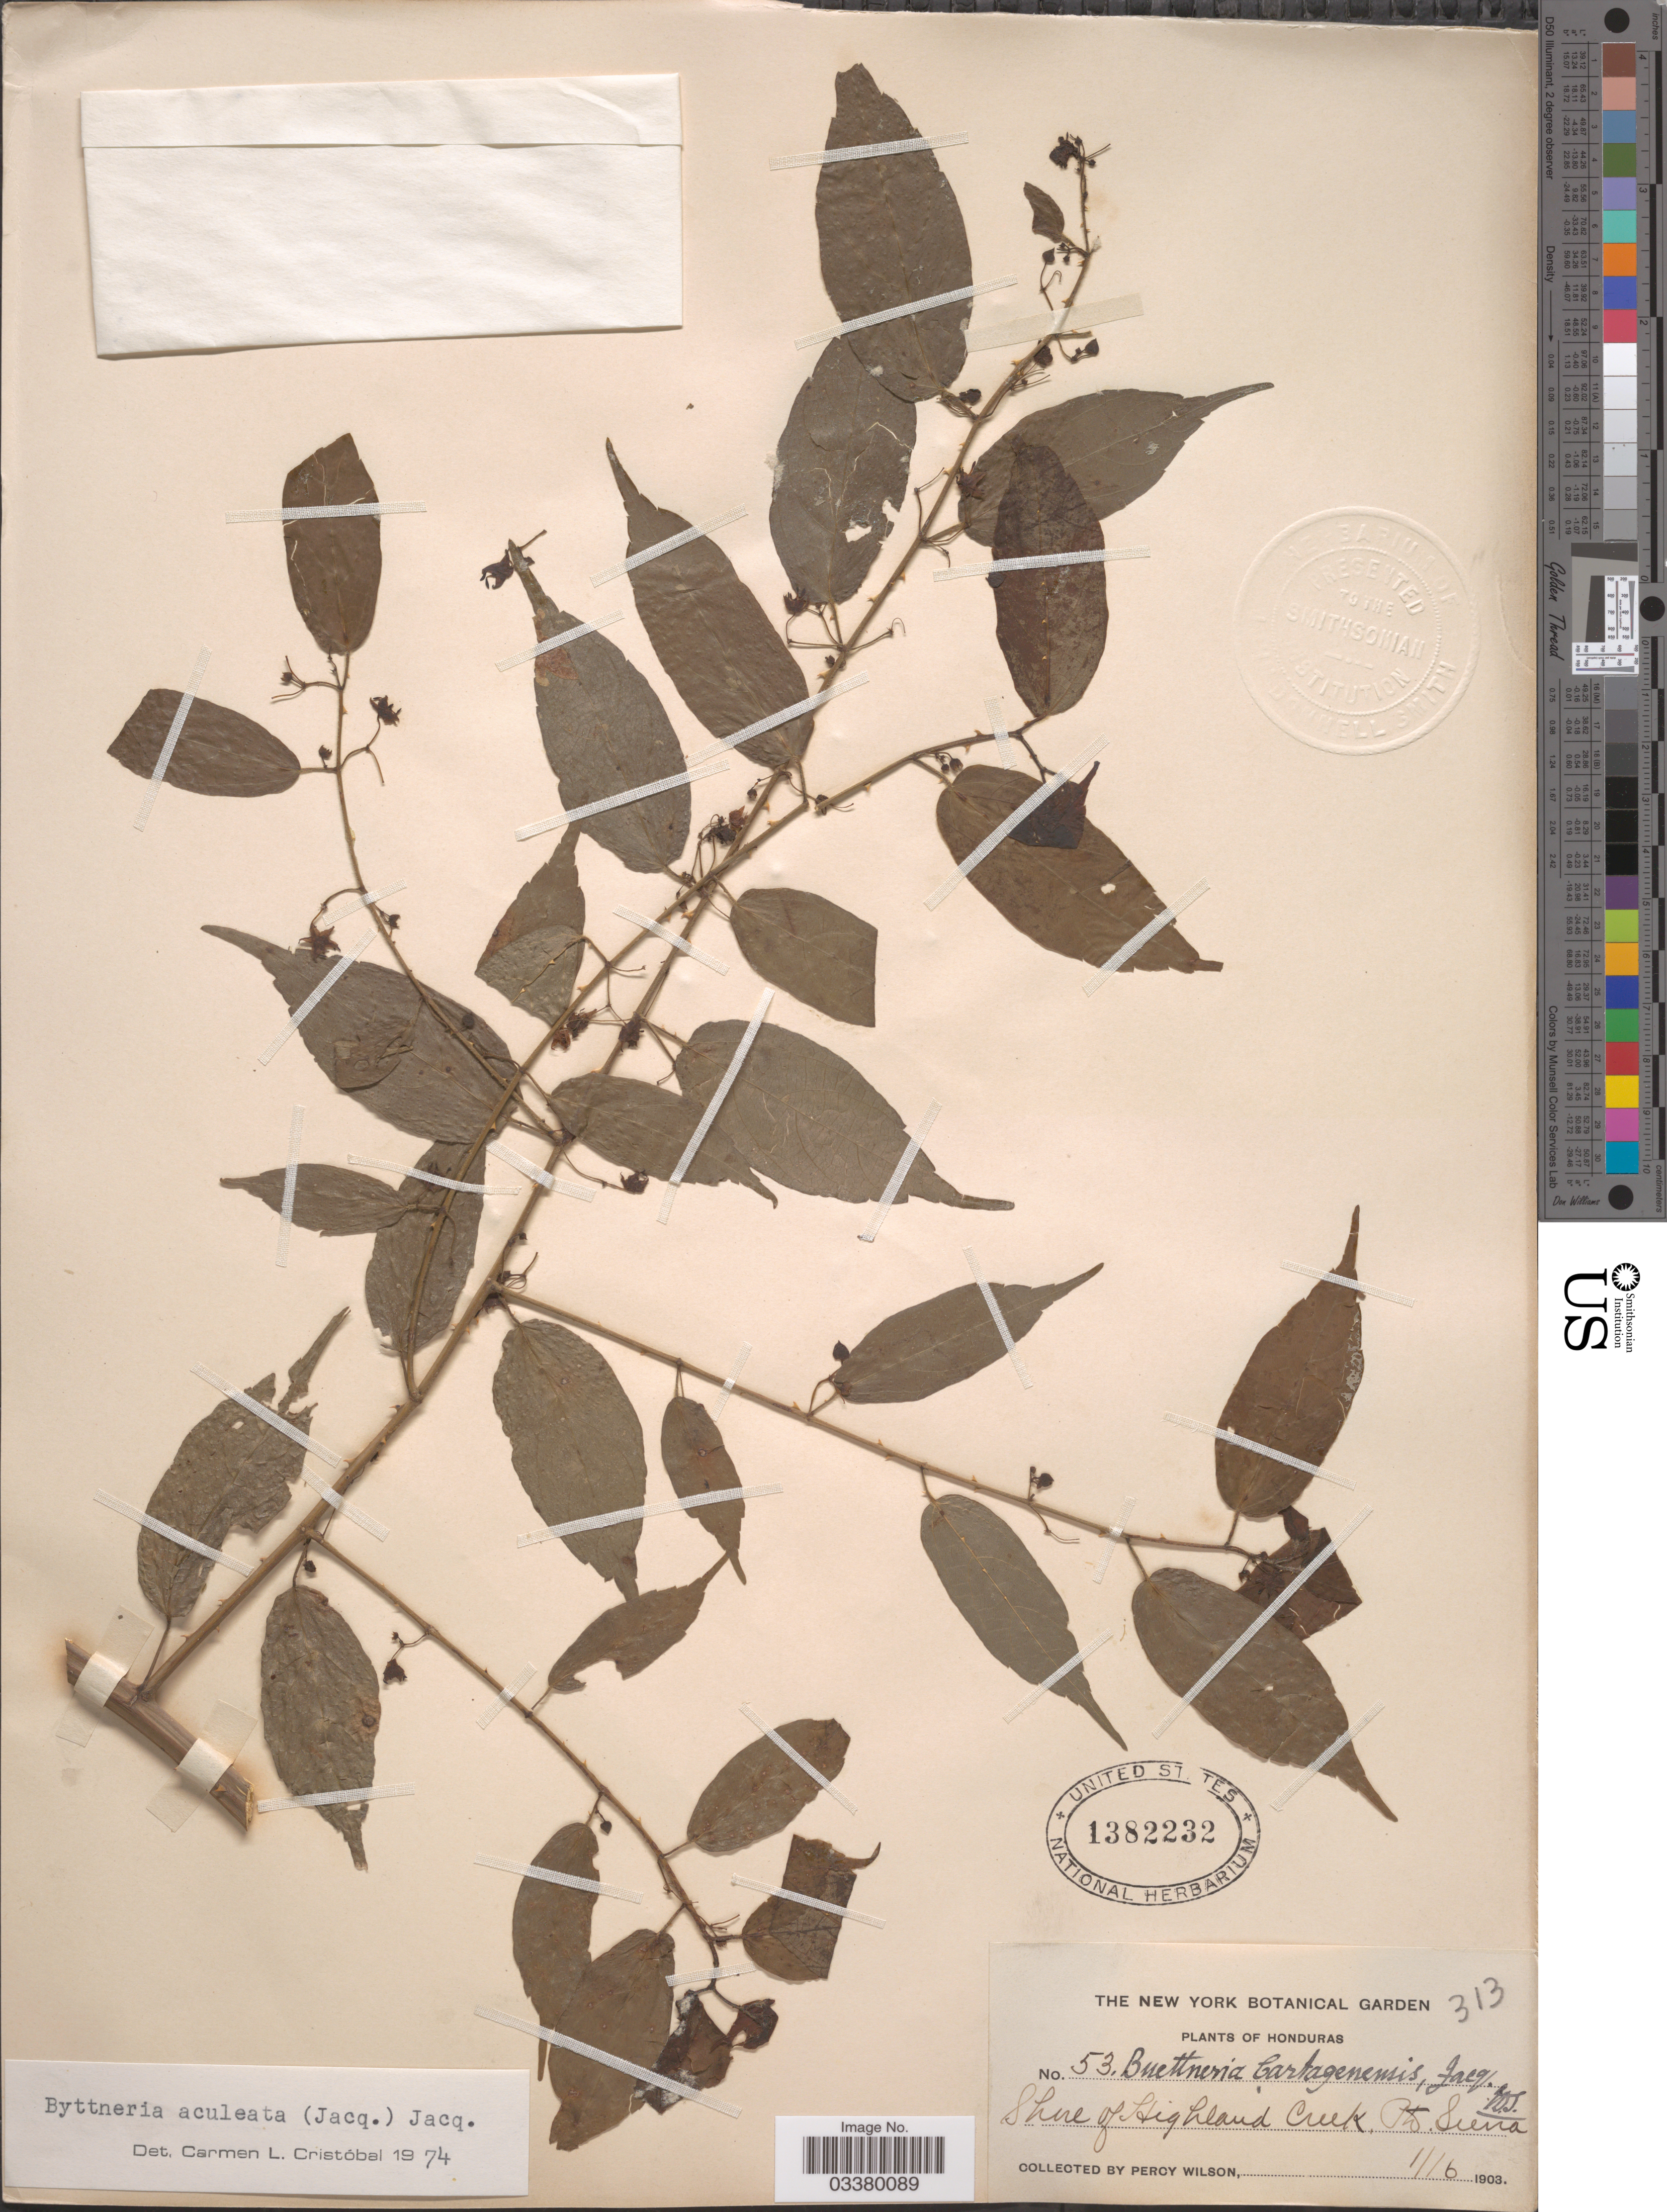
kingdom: Plantae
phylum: Tracheophyta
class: Magnoliopsida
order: Malvales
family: Malvaceae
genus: Byttneria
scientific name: Byttneria aculeata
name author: (Jacq.) Jacq.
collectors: P. Wilson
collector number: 53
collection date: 1903-01-16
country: Honduras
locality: Shore of Highland Creek, Pto. Sierra.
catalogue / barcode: US 1382232